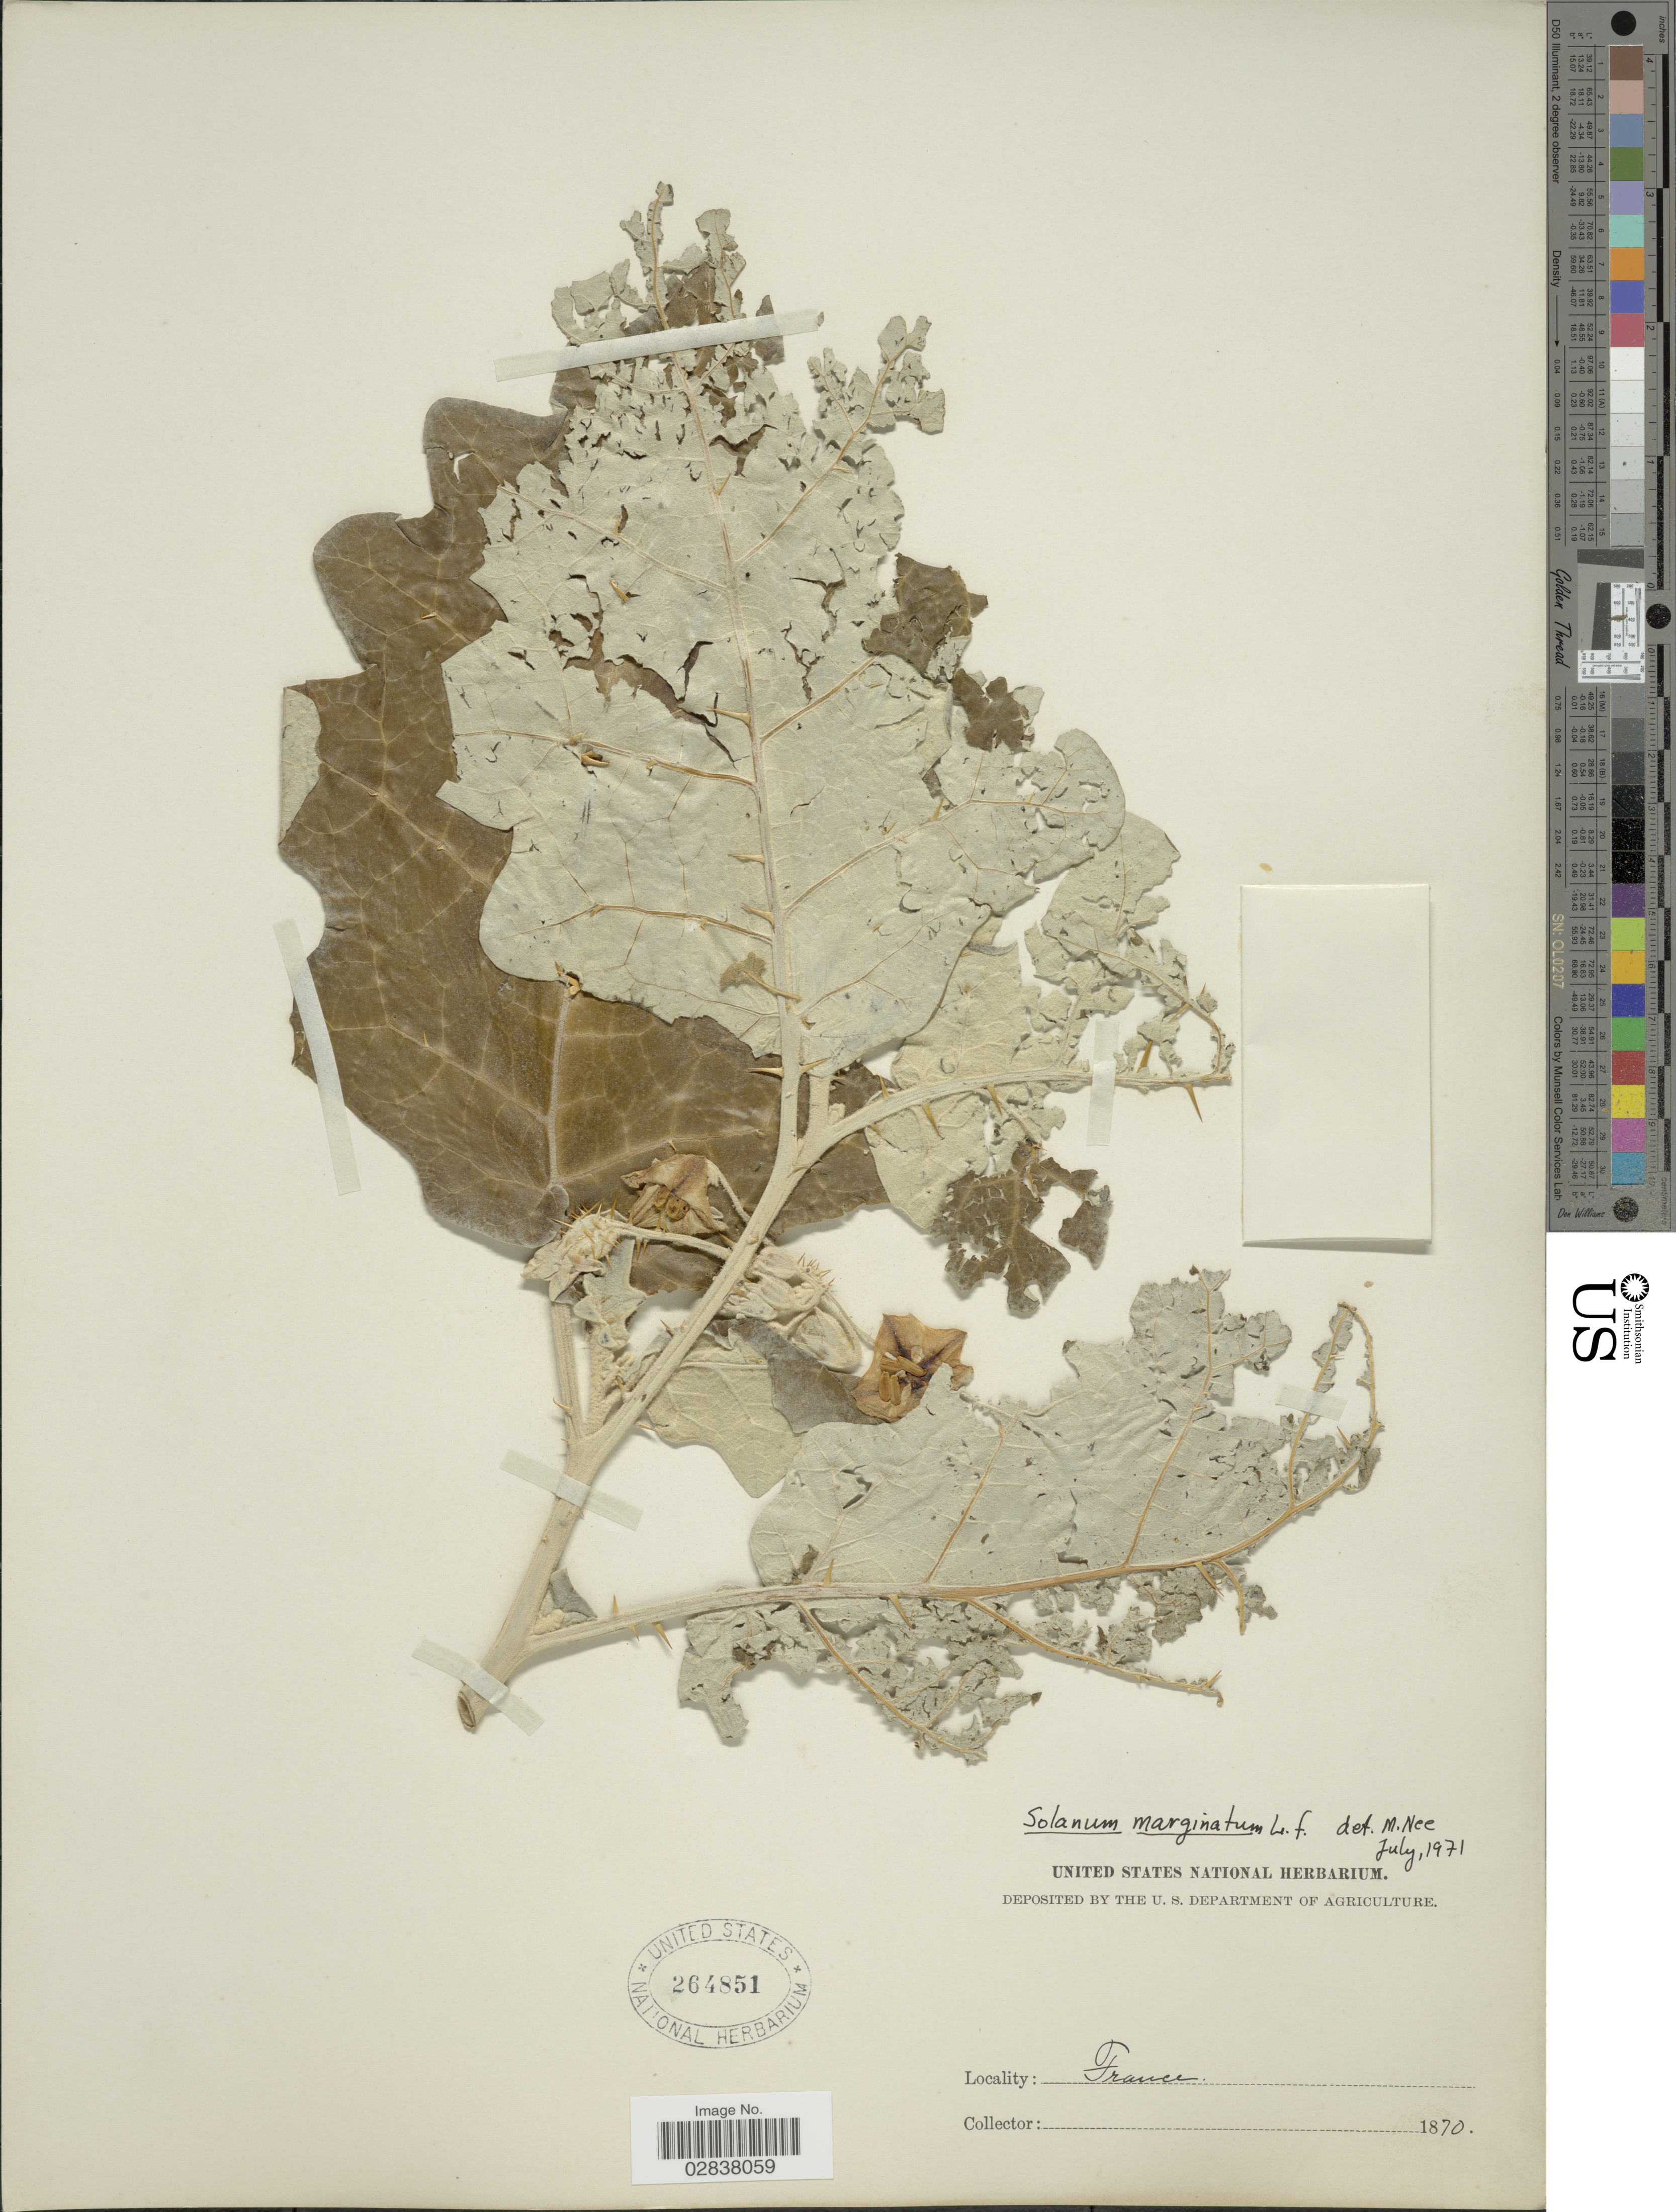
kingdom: Plantae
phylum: Tracheophyta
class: Magnoliopsida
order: Solanales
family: Solanaceae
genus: Solanum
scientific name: Solanum marginatum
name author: L. f.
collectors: ex herb. United States National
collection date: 1870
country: France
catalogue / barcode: US 264851